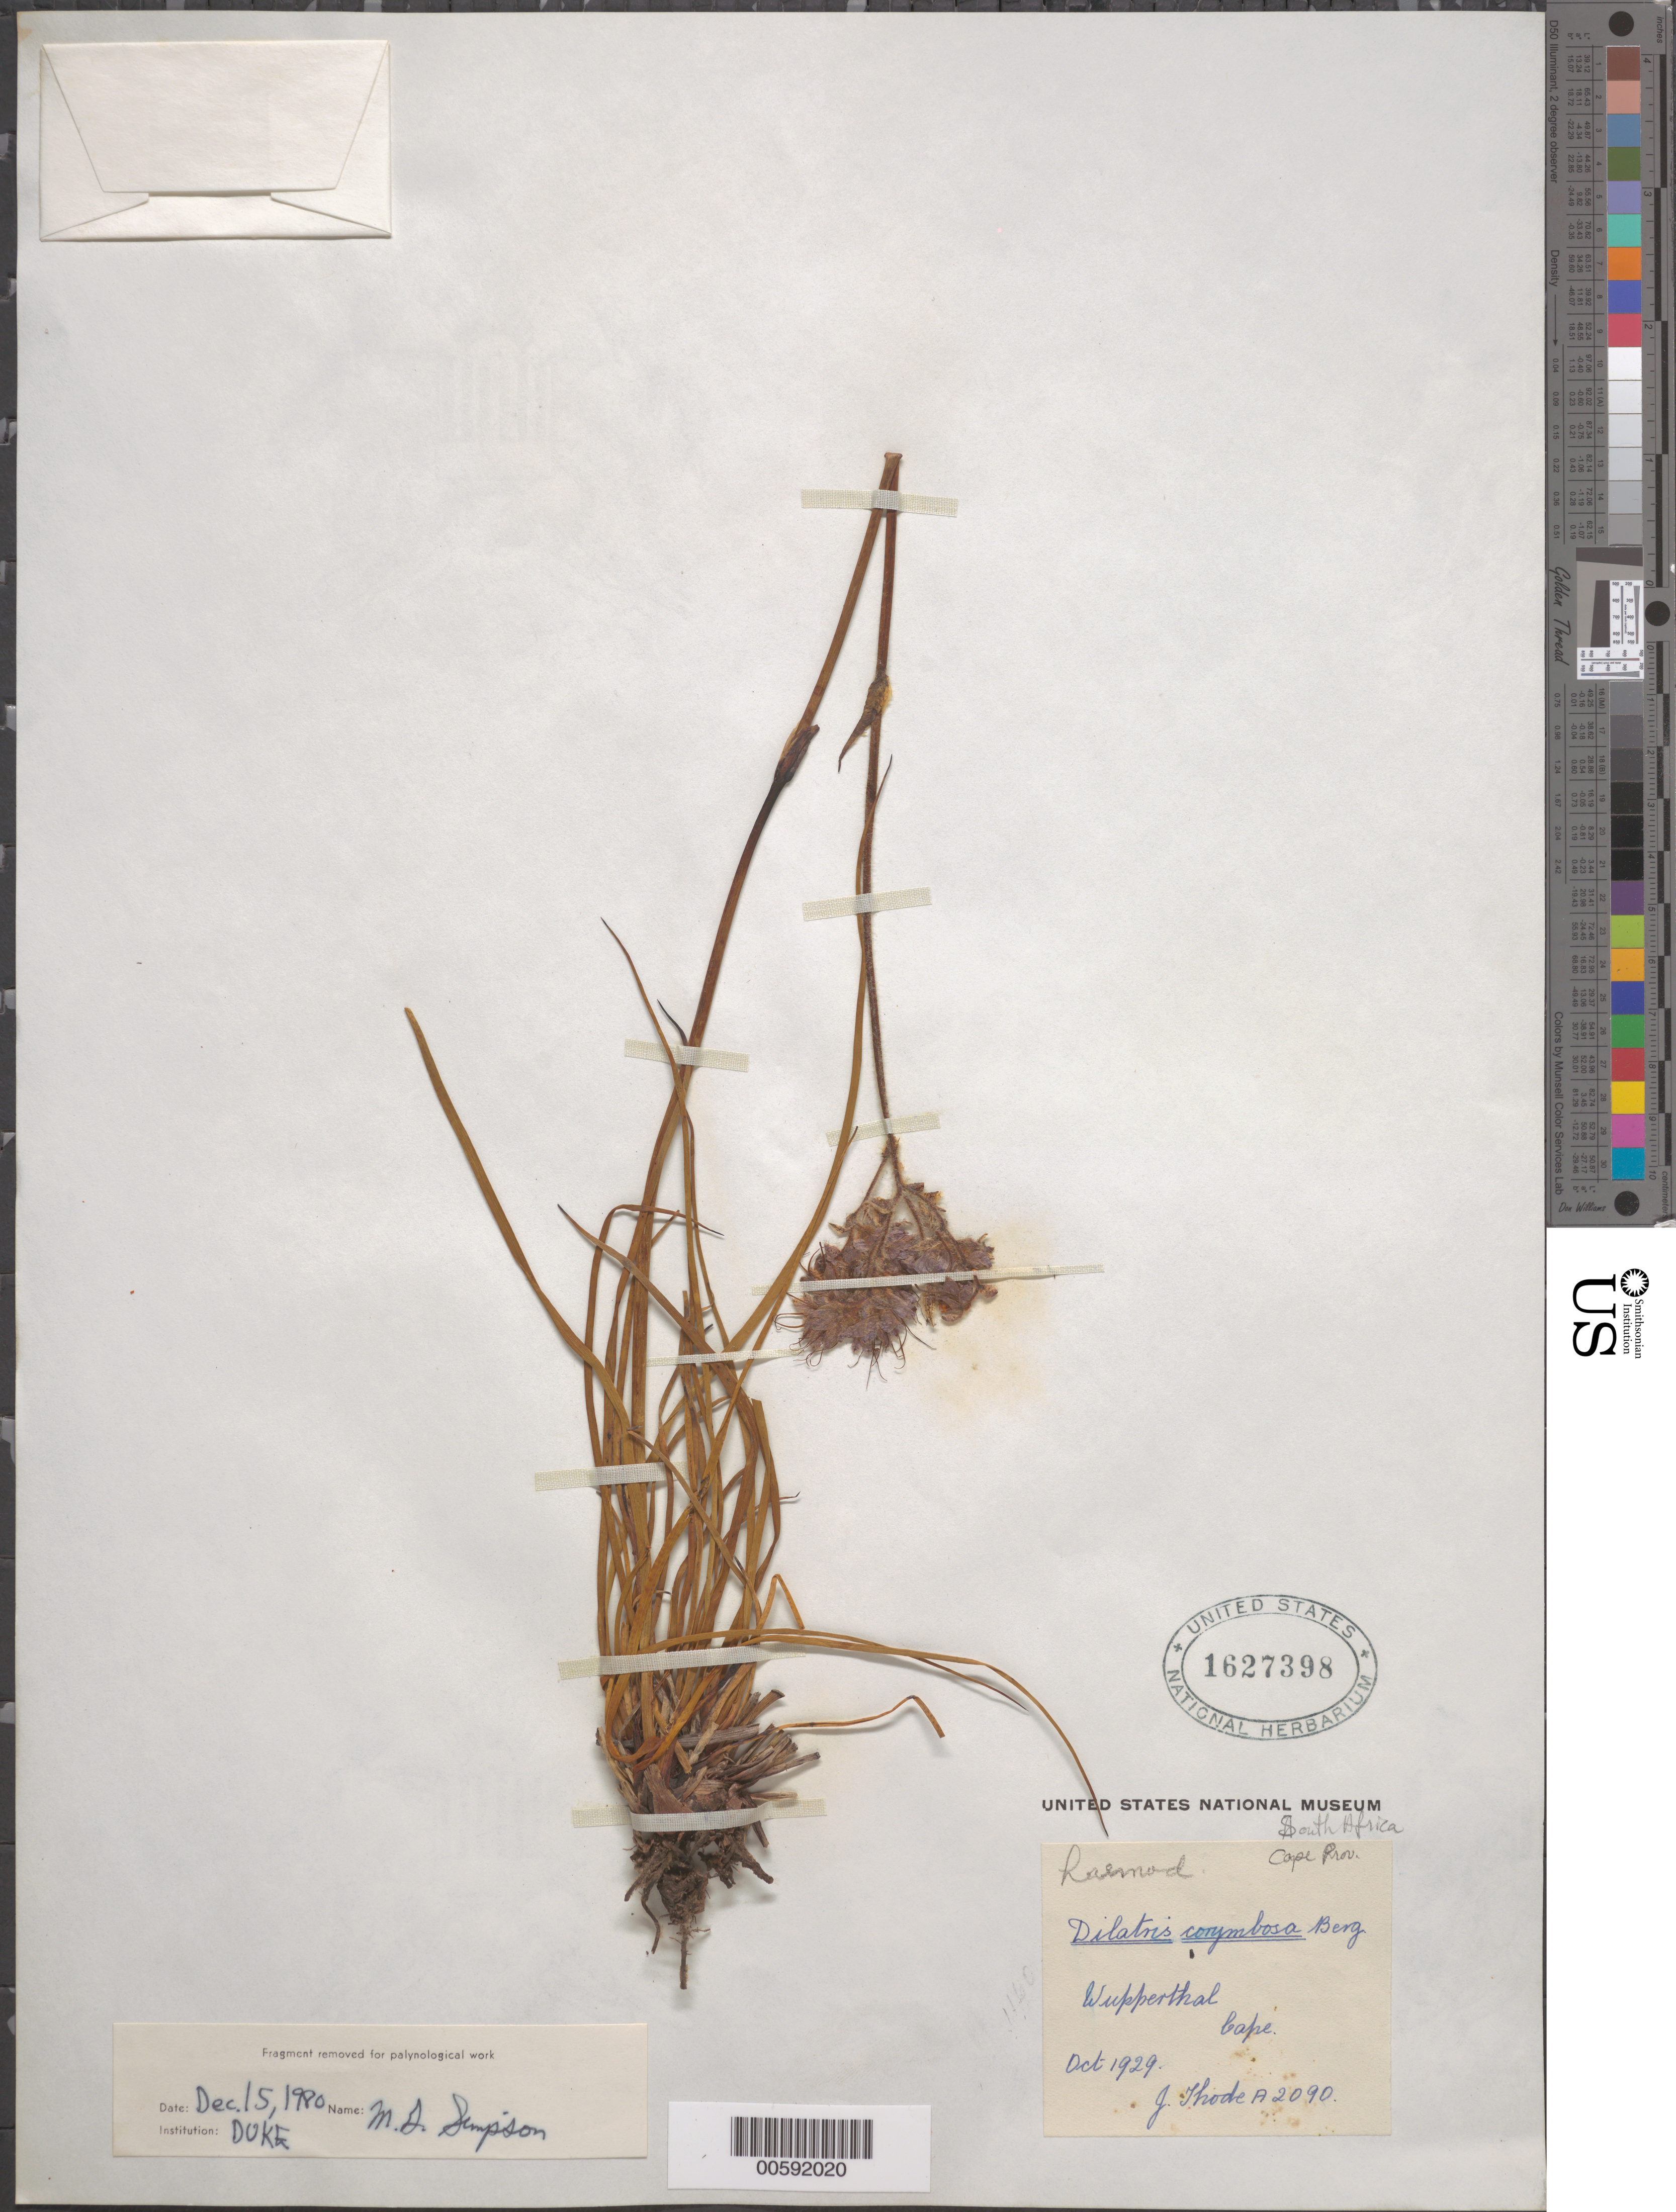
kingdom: Plantae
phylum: Tracheophyta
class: Liliopsida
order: Commelinales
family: Haemodoraceae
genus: Dilatris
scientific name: Dilatris corymbosa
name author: P.J. Bergius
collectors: J. Thode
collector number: A2090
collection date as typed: Oct 1929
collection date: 1929-10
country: South Africa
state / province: Western Cape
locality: Wupperthal Cape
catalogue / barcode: US 1627398